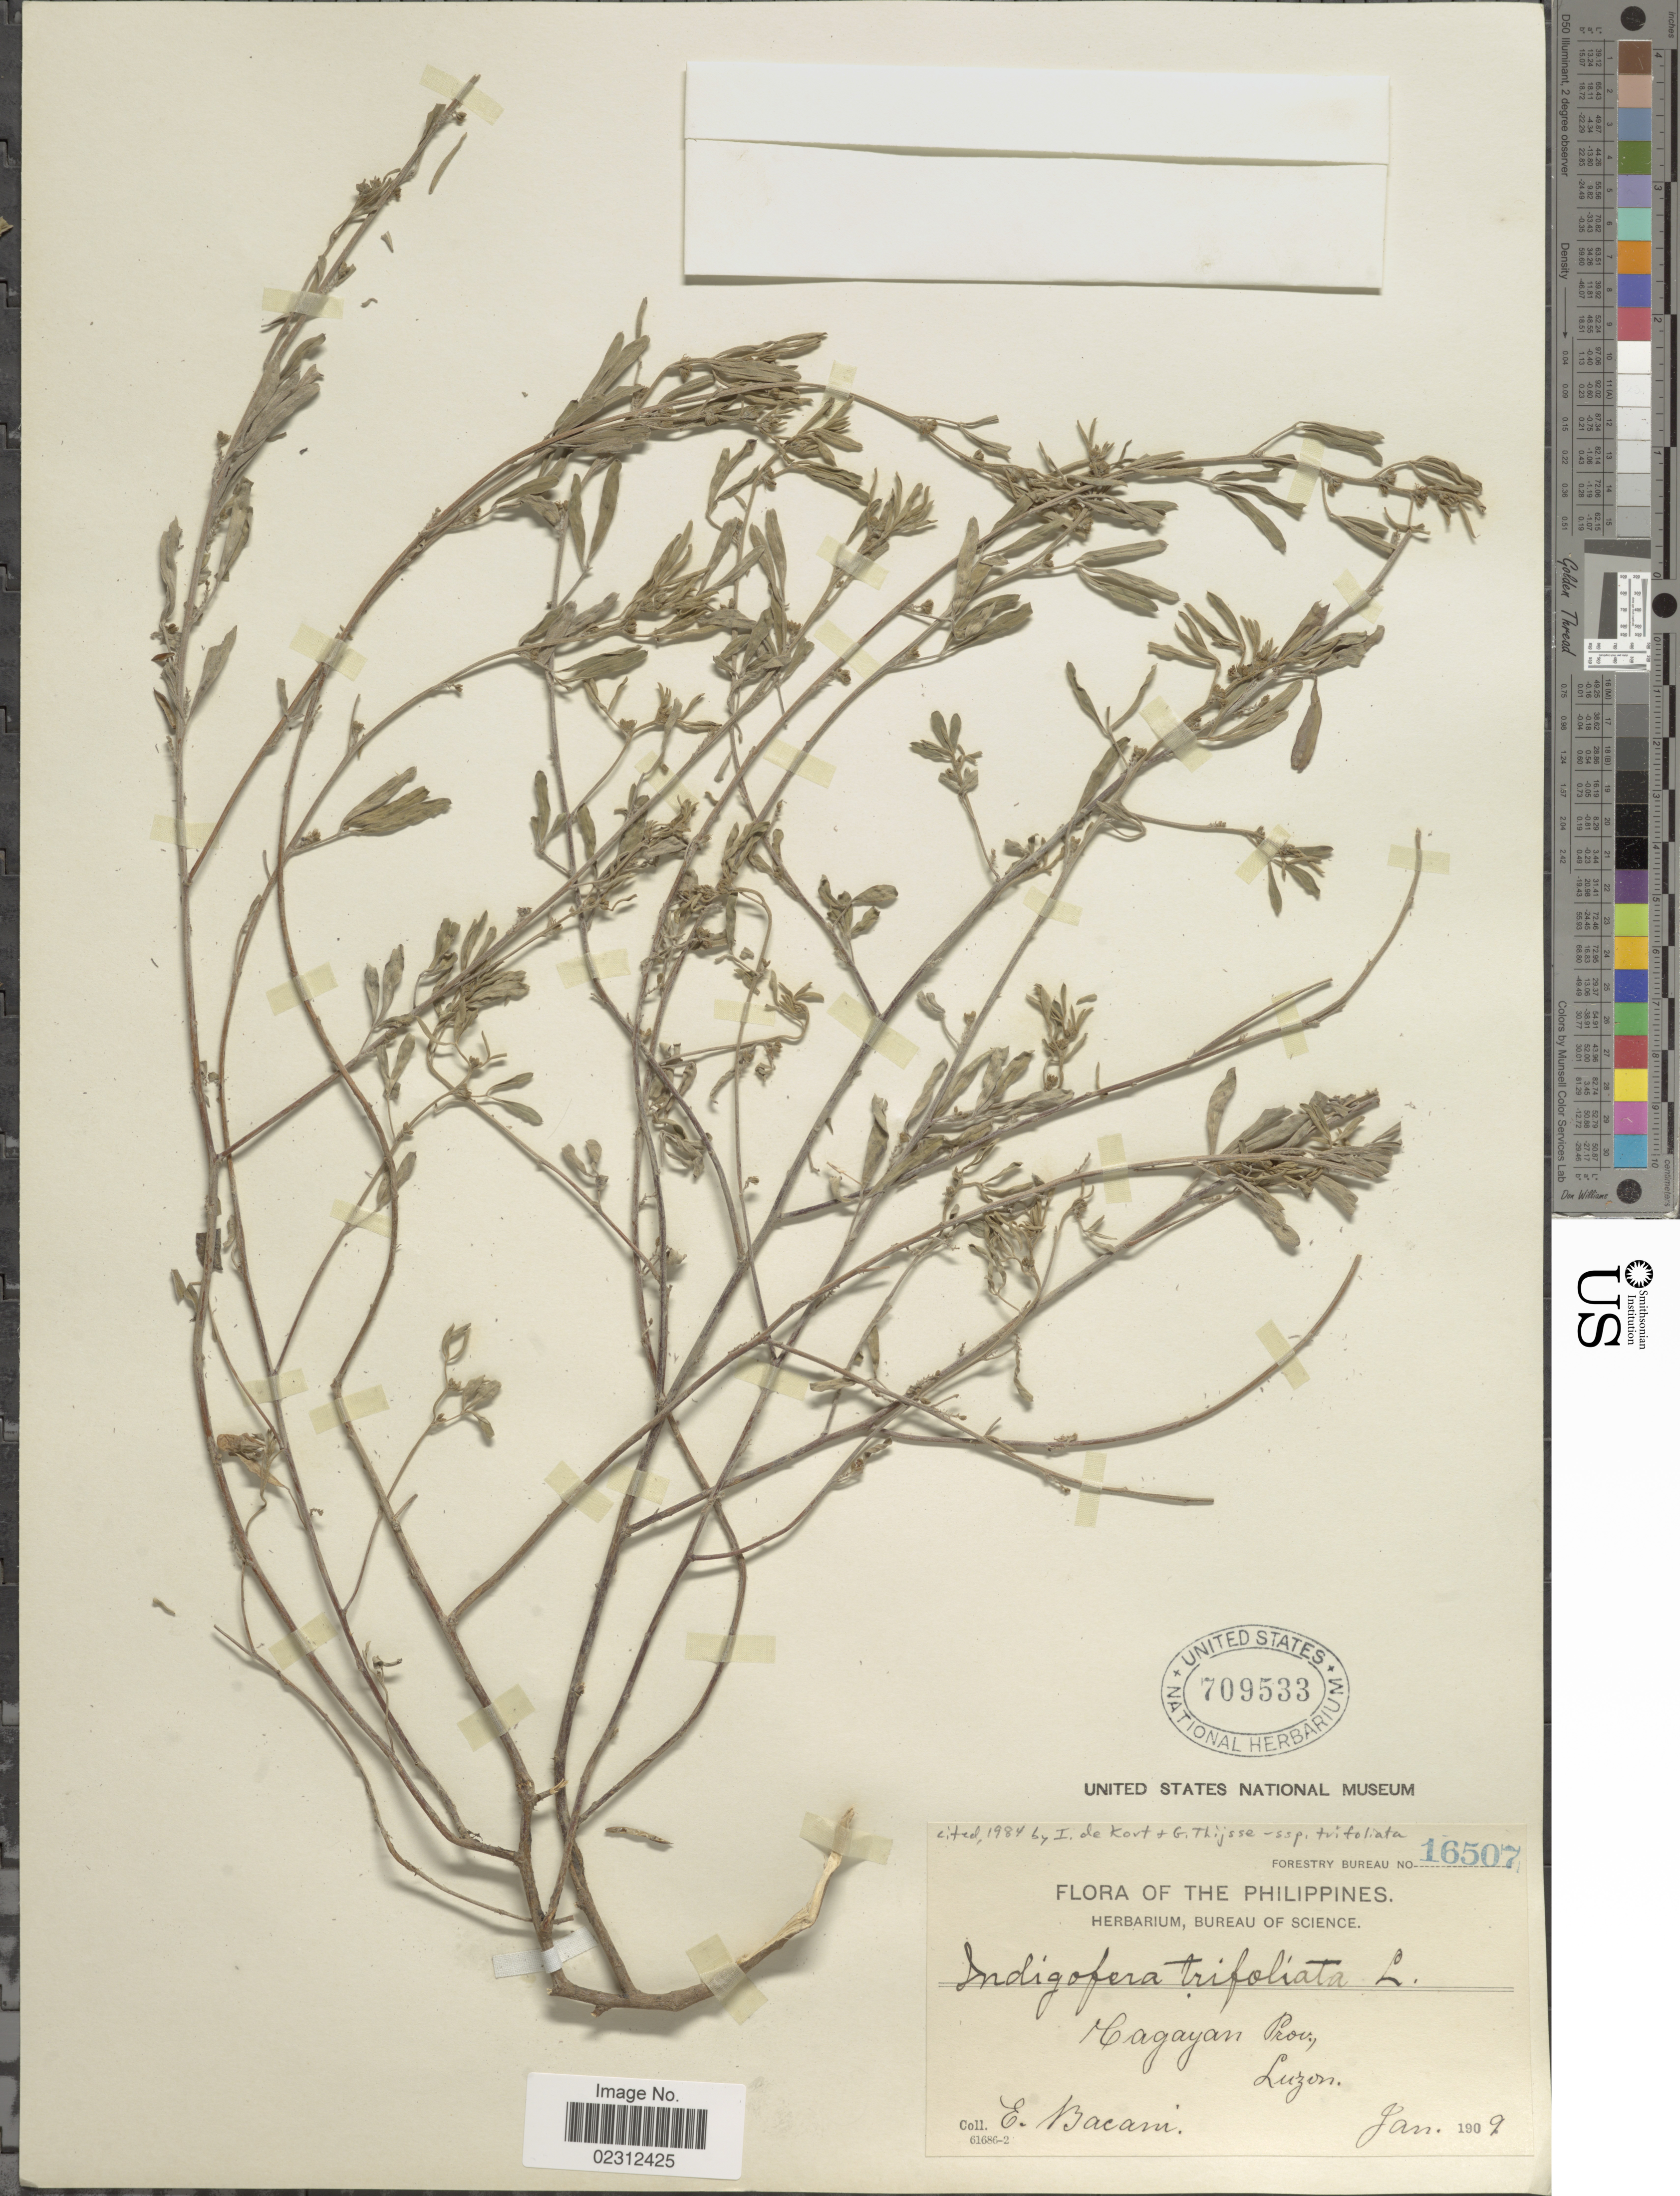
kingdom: Plantae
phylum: Tracheophyta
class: Magnoliopsida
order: Fabales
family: Fabaceae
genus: Indigofera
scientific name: Indigofera trifoliata subsp. trifoliata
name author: L.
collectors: E. Bacani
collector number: Forestry Bureau 16507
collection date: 1909-01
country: Philippines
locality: Magayan Prov., Luzon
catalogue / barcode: US 709533